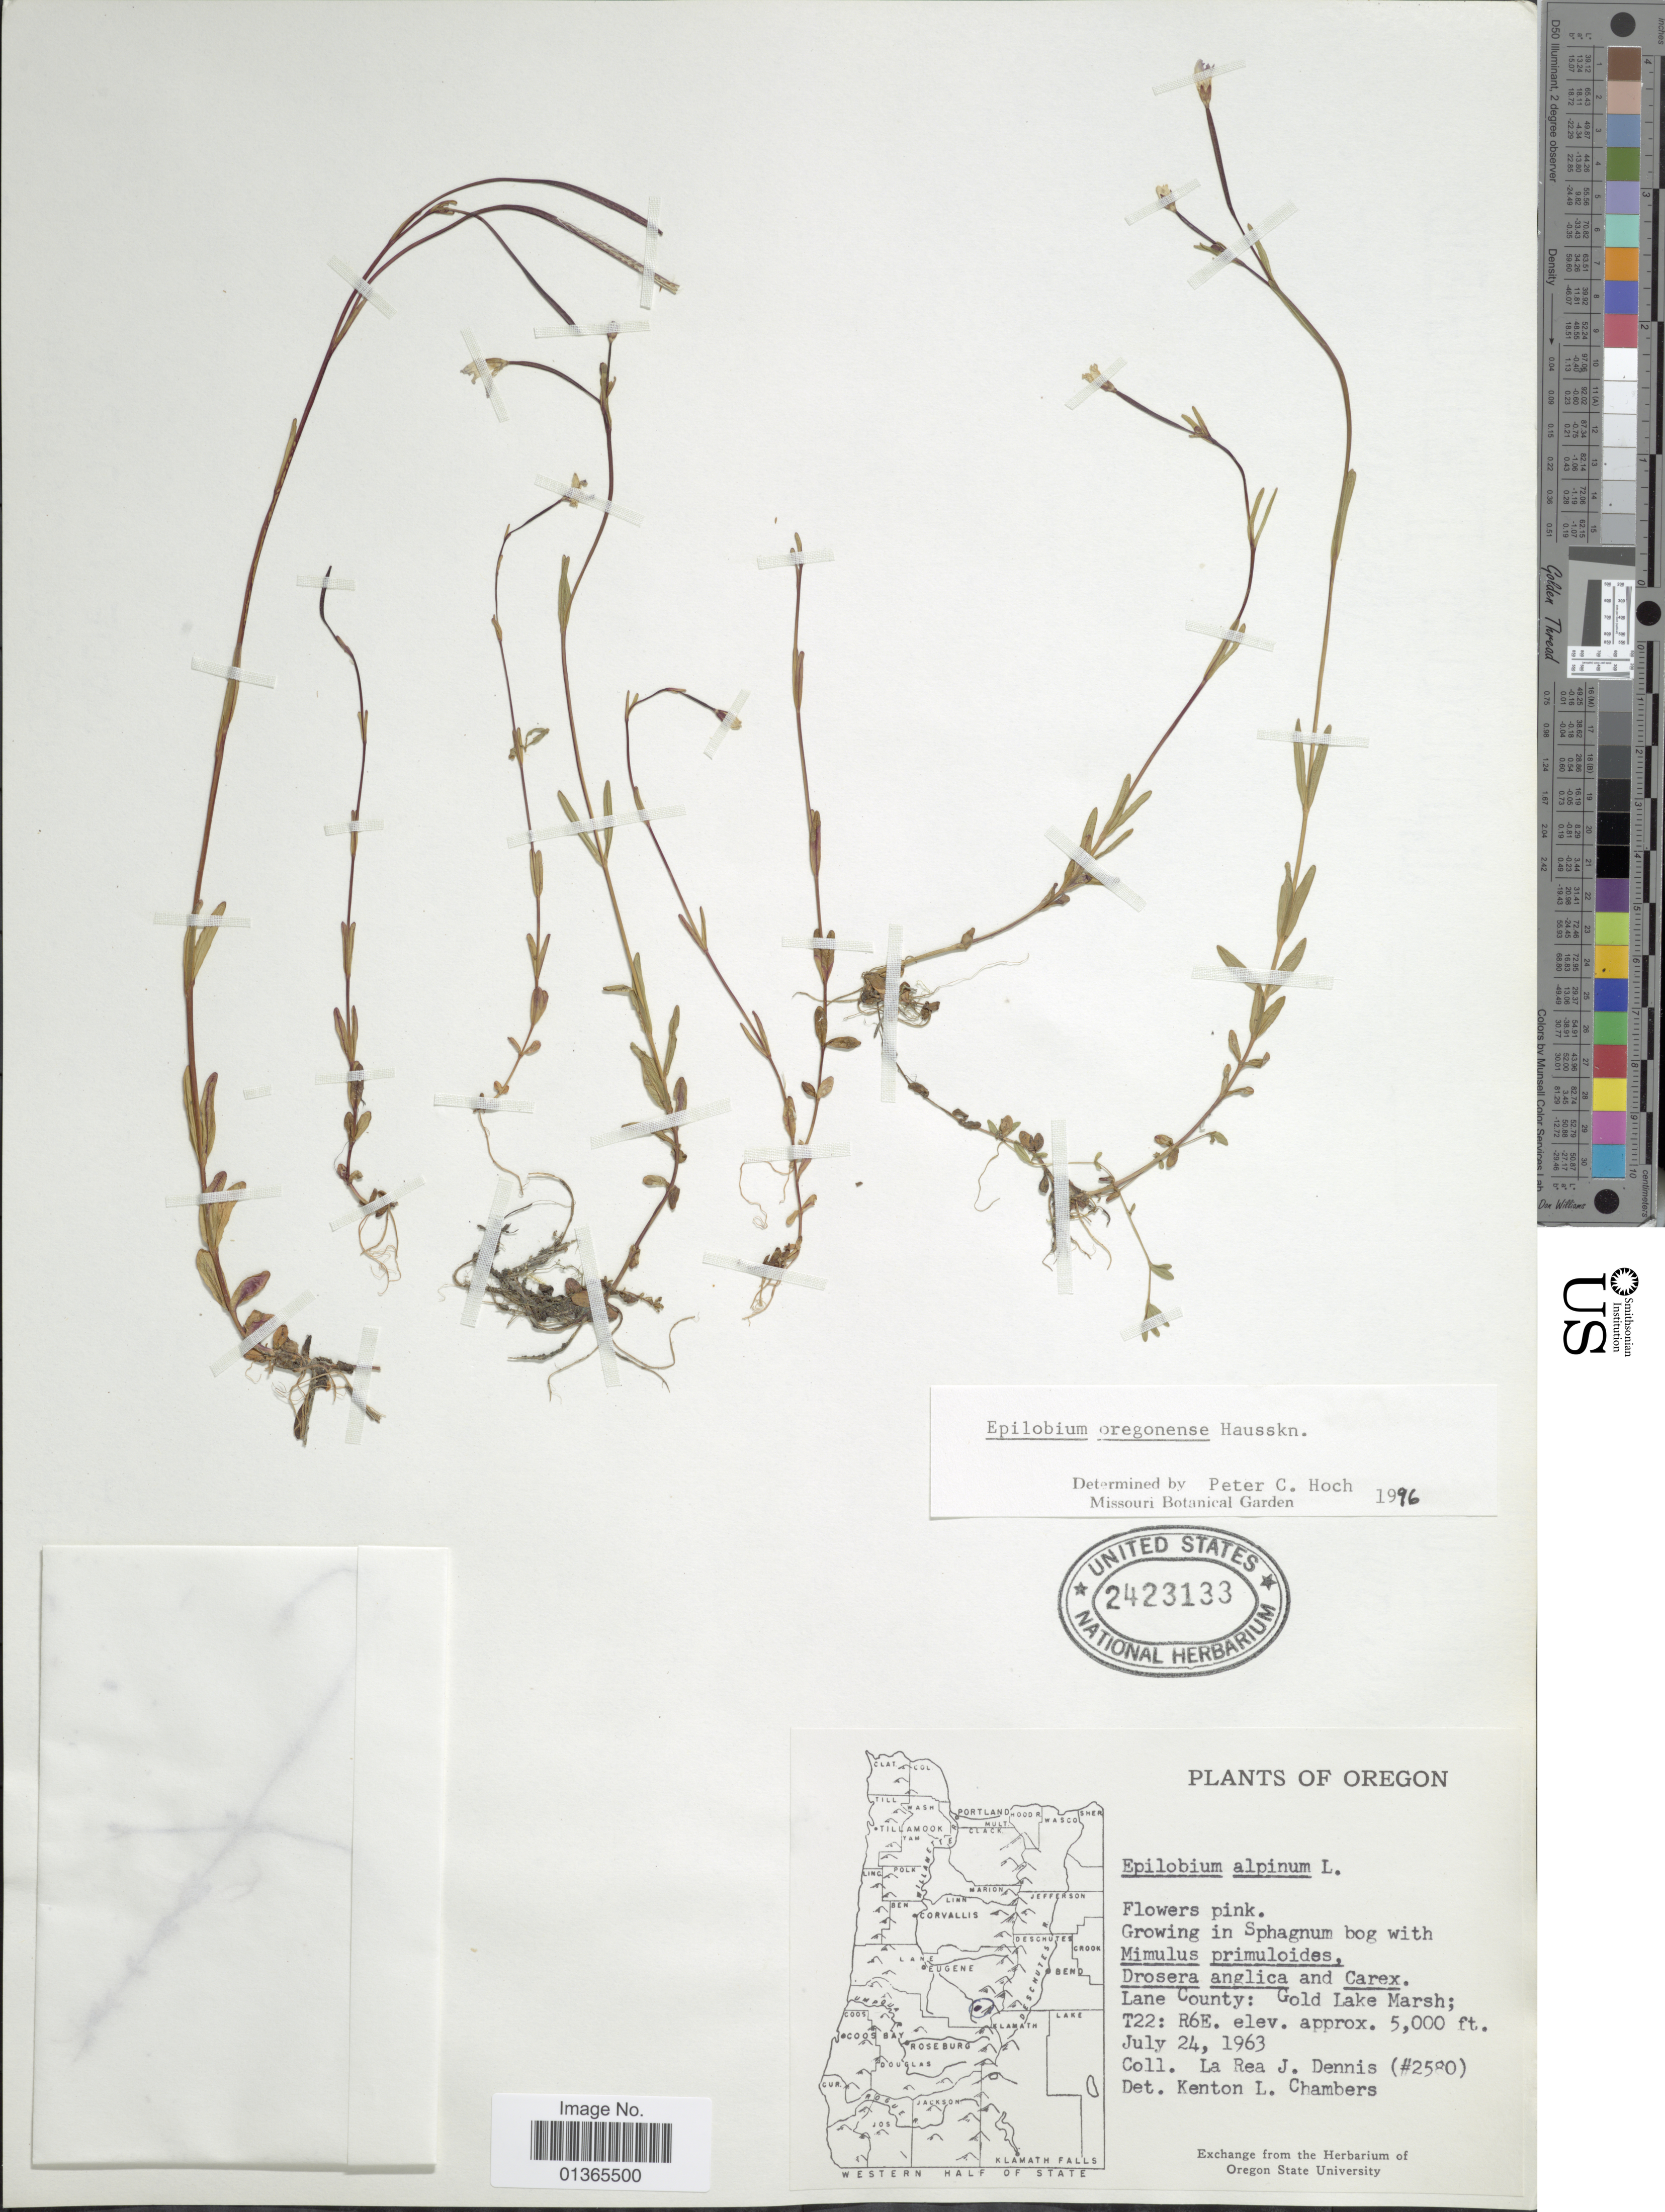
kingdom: Plantae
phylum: Tracheophyta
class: Magnoliopsida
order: Myrtales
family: Onagraceae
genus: Epilobium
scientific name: Epilobium oregonense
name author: Hausskn.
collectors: L. Dennis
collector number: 2500*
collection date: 1963-07-24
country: United States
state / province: Oregon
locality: Lane County: Gold Lake Marsh; T22: R6E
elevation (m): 1524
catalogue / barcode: US 2423133